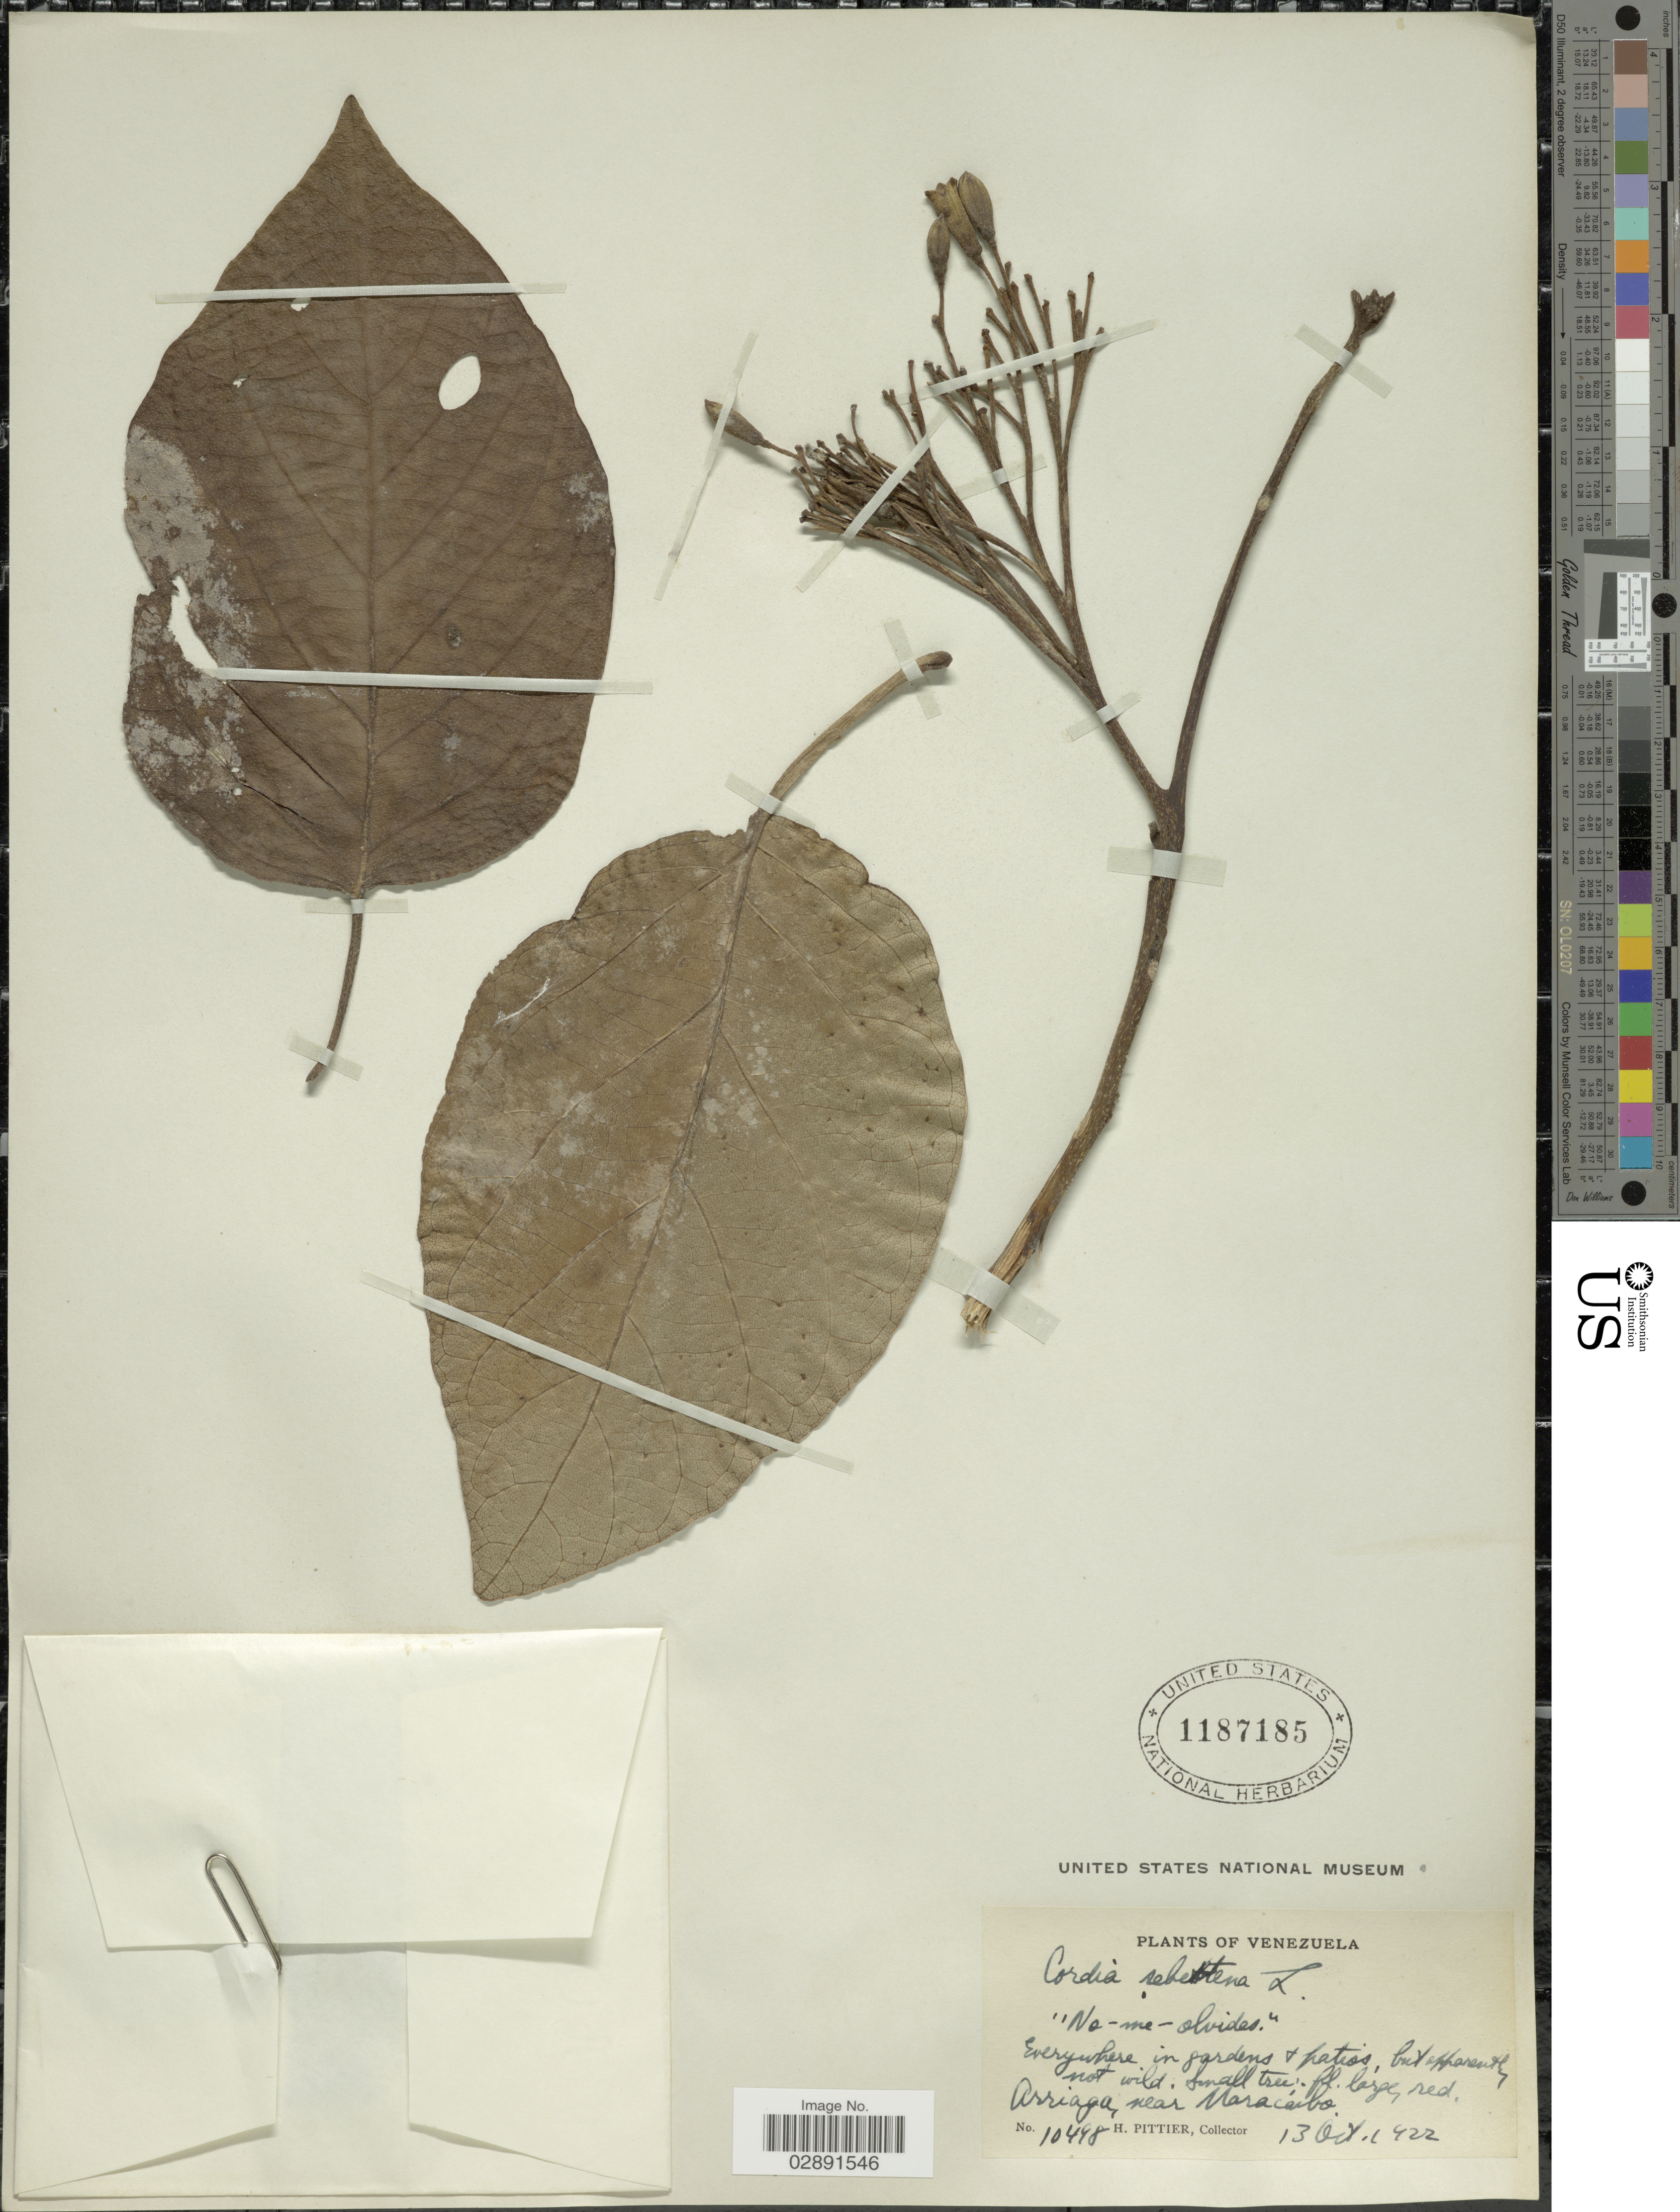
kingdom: Plantae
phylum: Tracheophyta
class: Magnoliopsida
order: Boraginales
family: Cordiaceae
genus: Cordia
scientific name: Cordia sebestena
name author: L.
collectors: H. F. Pittier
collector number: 10498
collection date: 1922-10-13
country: Venezuela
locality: Arriaga, near Maracáibo.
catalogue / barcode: US 1187185